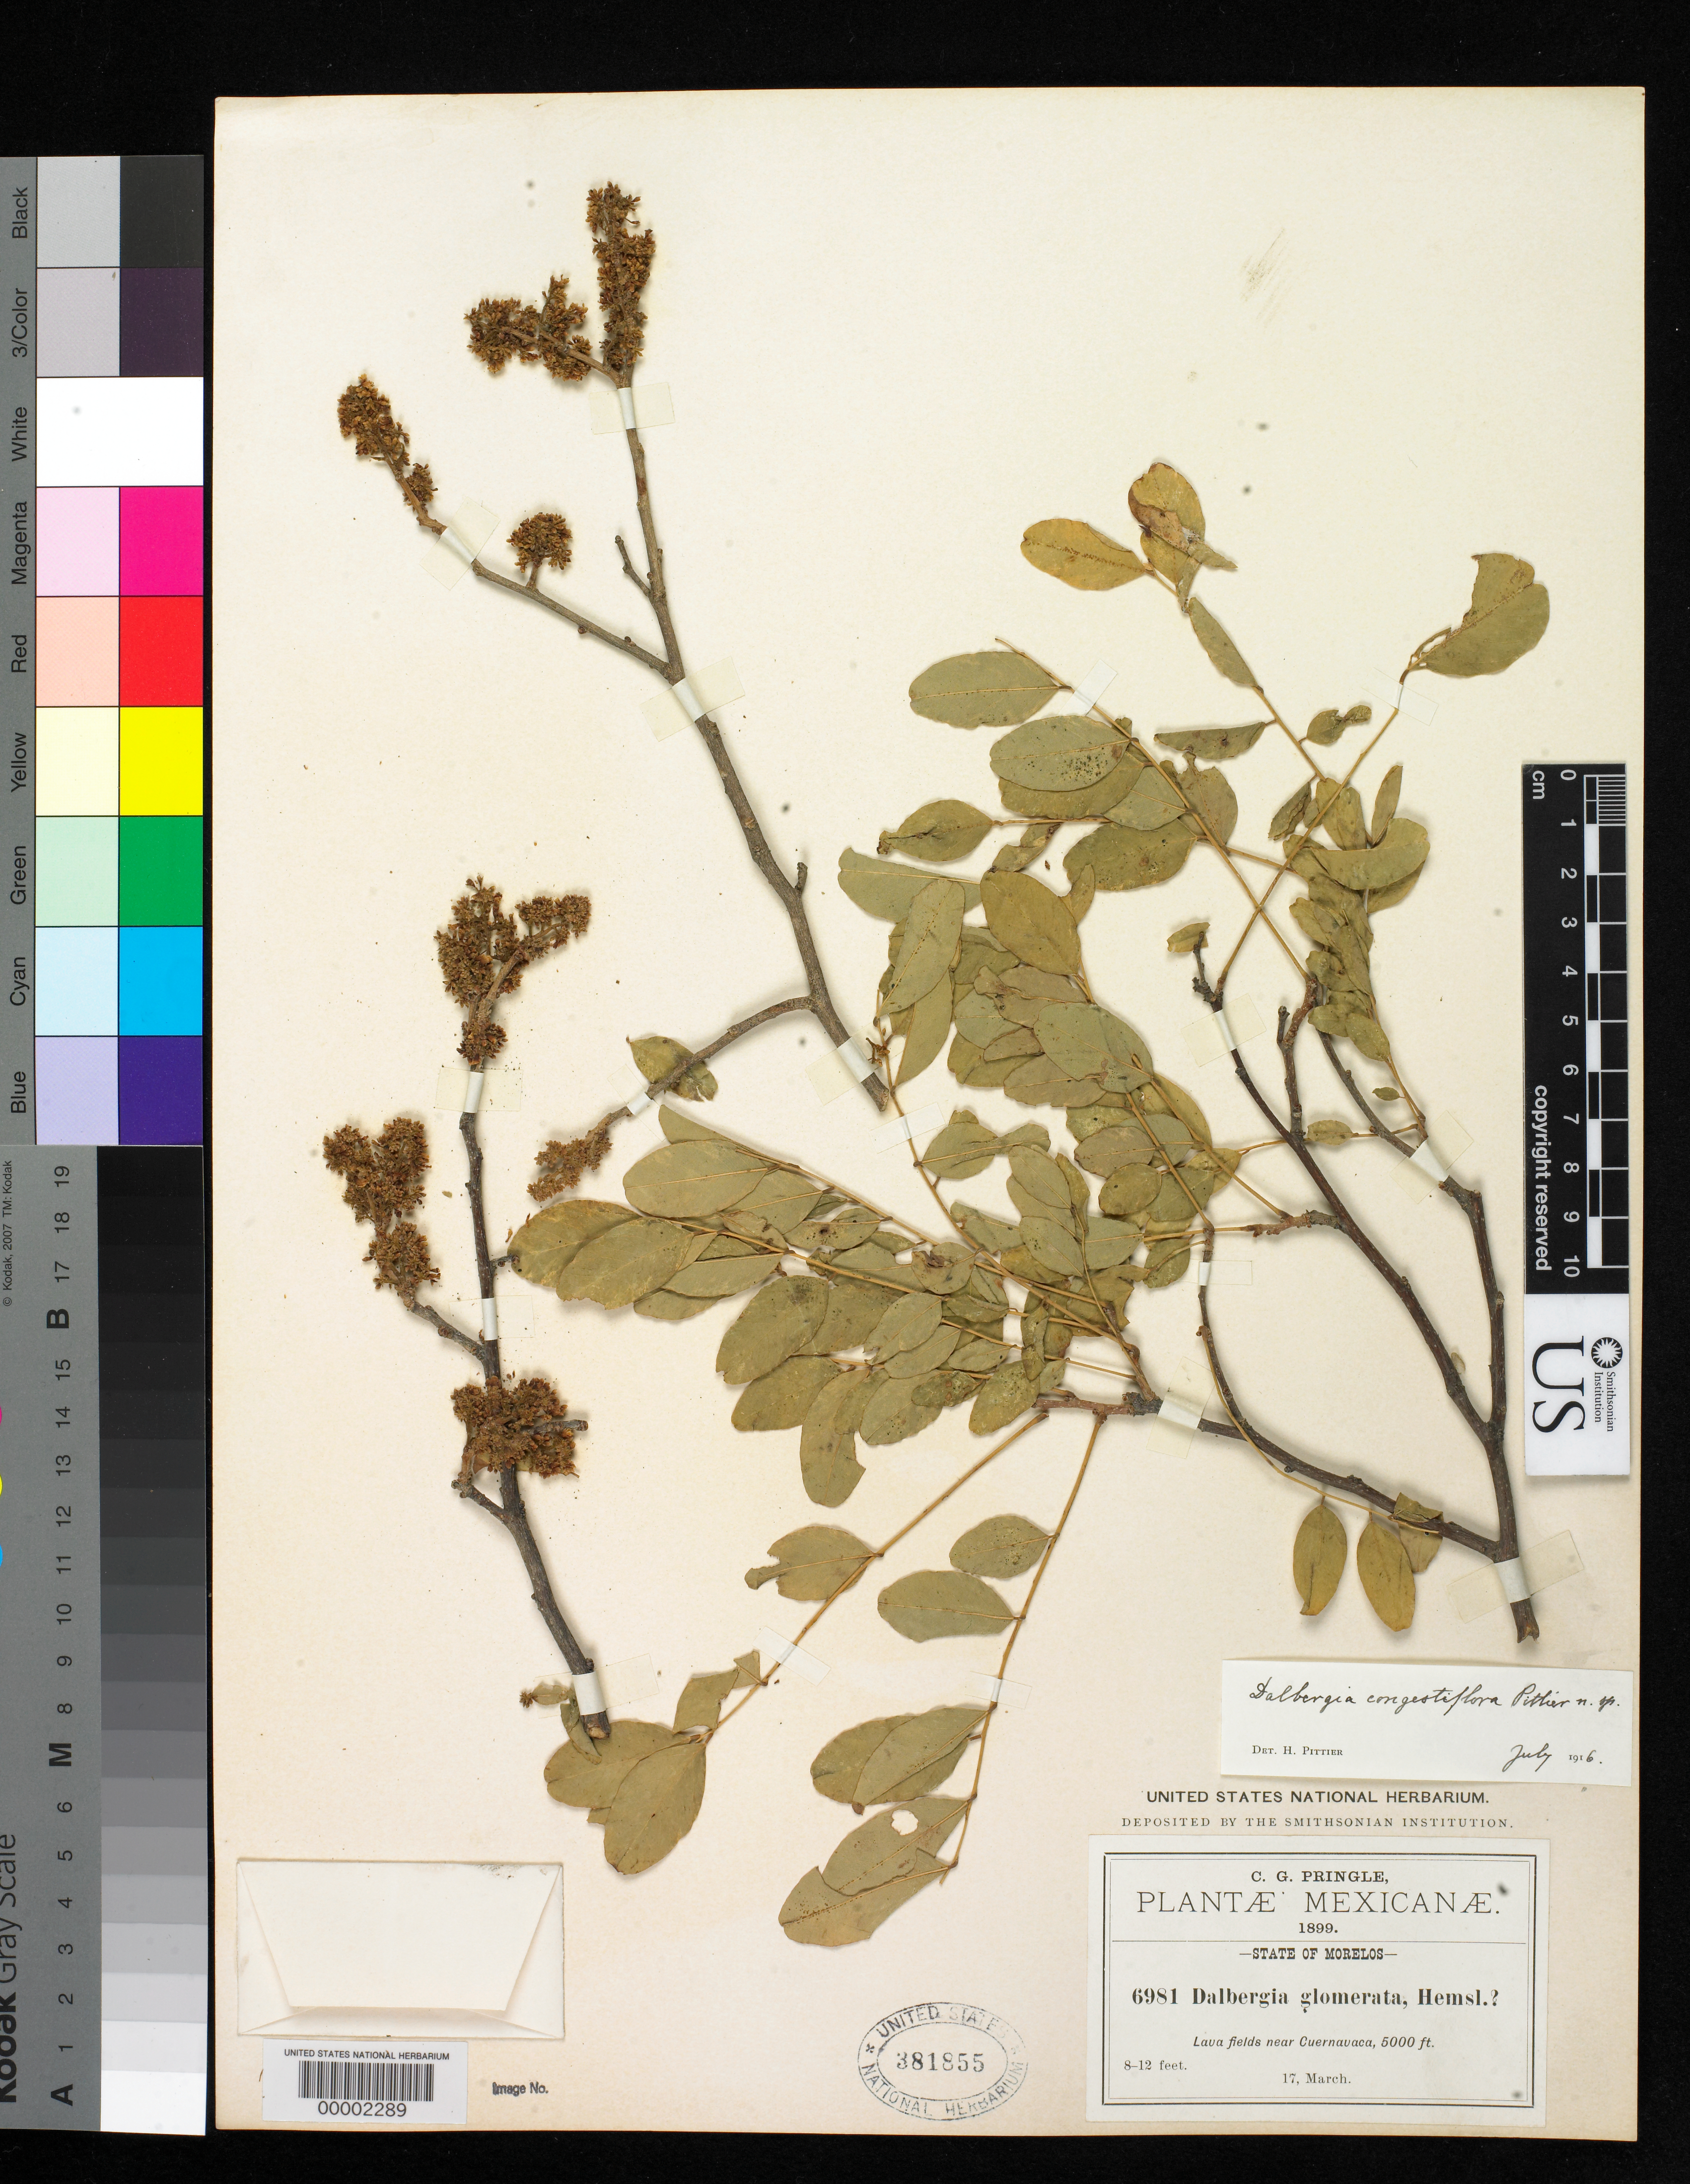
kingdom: Plantae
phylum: Tracheophyta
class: Magnoliopsida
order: Fabales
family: Fabaceae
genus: Dalbergia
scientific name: Dalbergia congestiflora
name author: Pittier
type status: Holotype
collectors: C. G. Pringle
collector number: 6981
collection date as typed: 17 Mar 1899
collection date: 1899-03-17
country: Mexico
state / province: Morelos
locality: Near Cuernavaca.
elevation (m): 1650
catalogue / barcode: US 381855